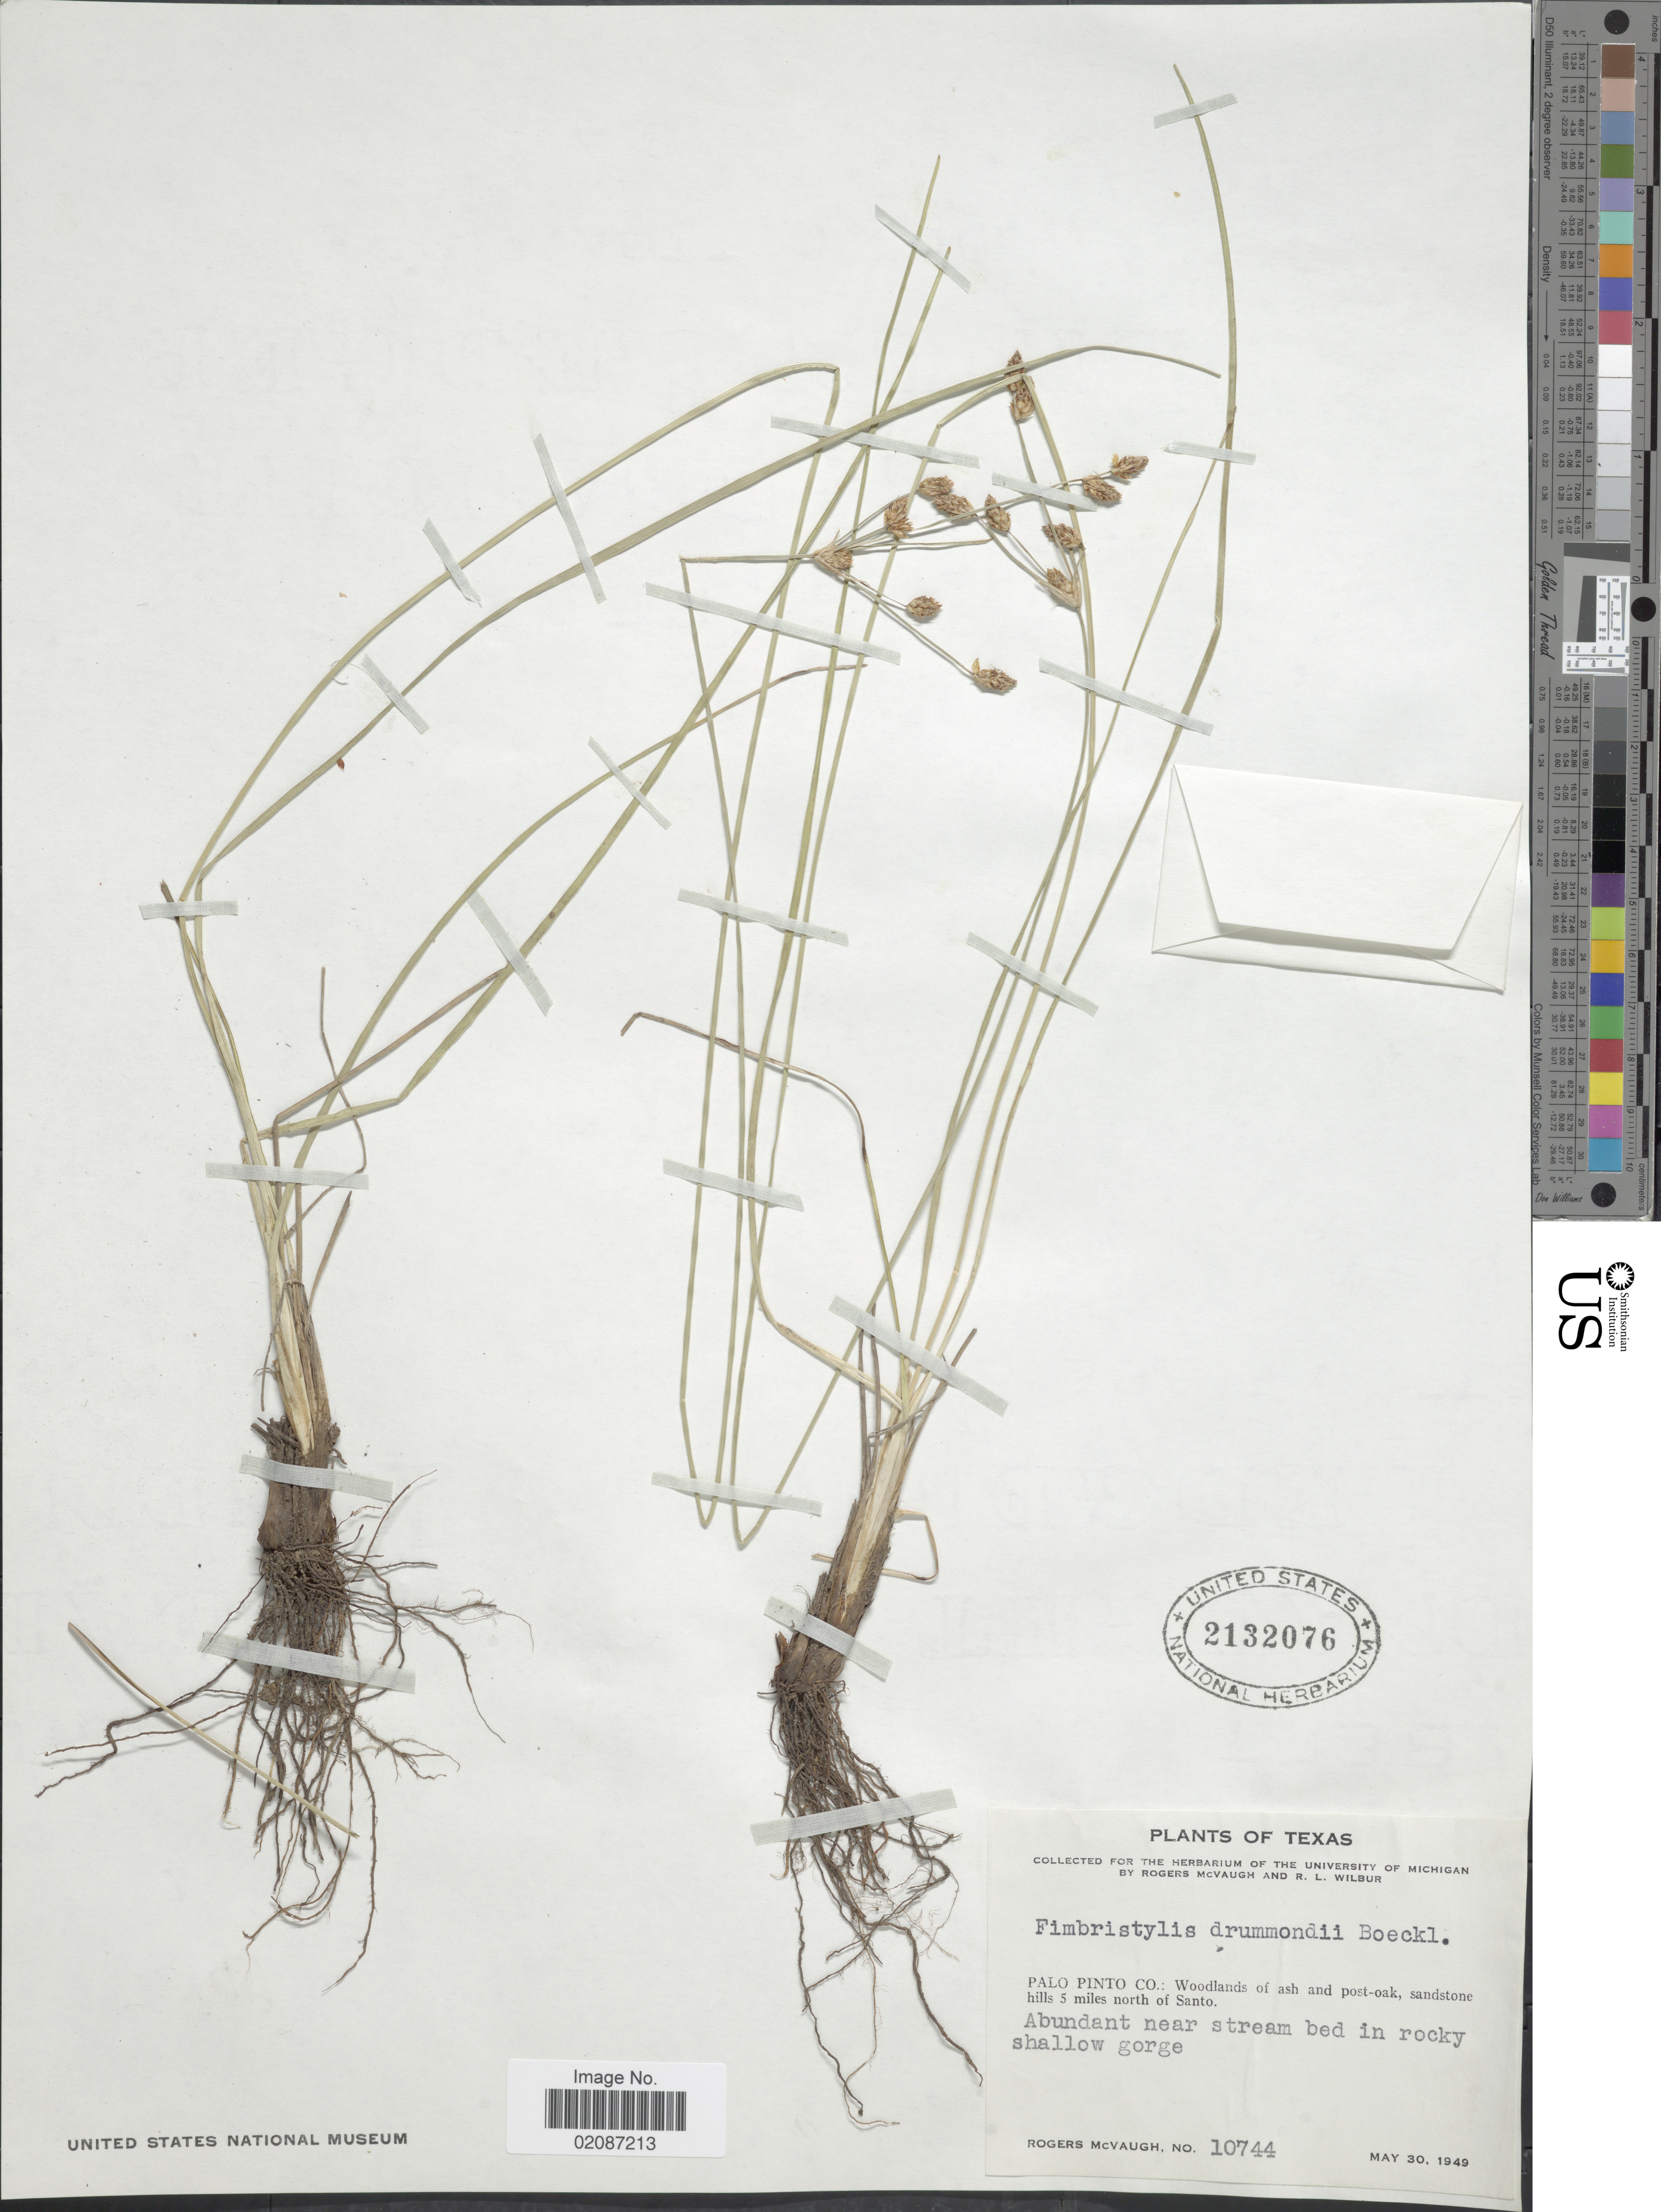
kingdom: Plantae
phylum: Tracheophyta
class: Liliopsida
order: Poales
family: Cyperaceae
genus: Fimbristylis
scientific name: Fimbristylis spadicea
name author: (L.) Vahl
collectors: R. McVaugh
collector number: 10744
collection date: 1949-05-30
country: United States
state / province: Texas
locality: Palo Pinto Co.: woodlands of ash and post-oak, sandstone hills 5 miles north of Santo, abundant near stream bed in rocky shallow gorge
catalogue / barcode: US 2132076